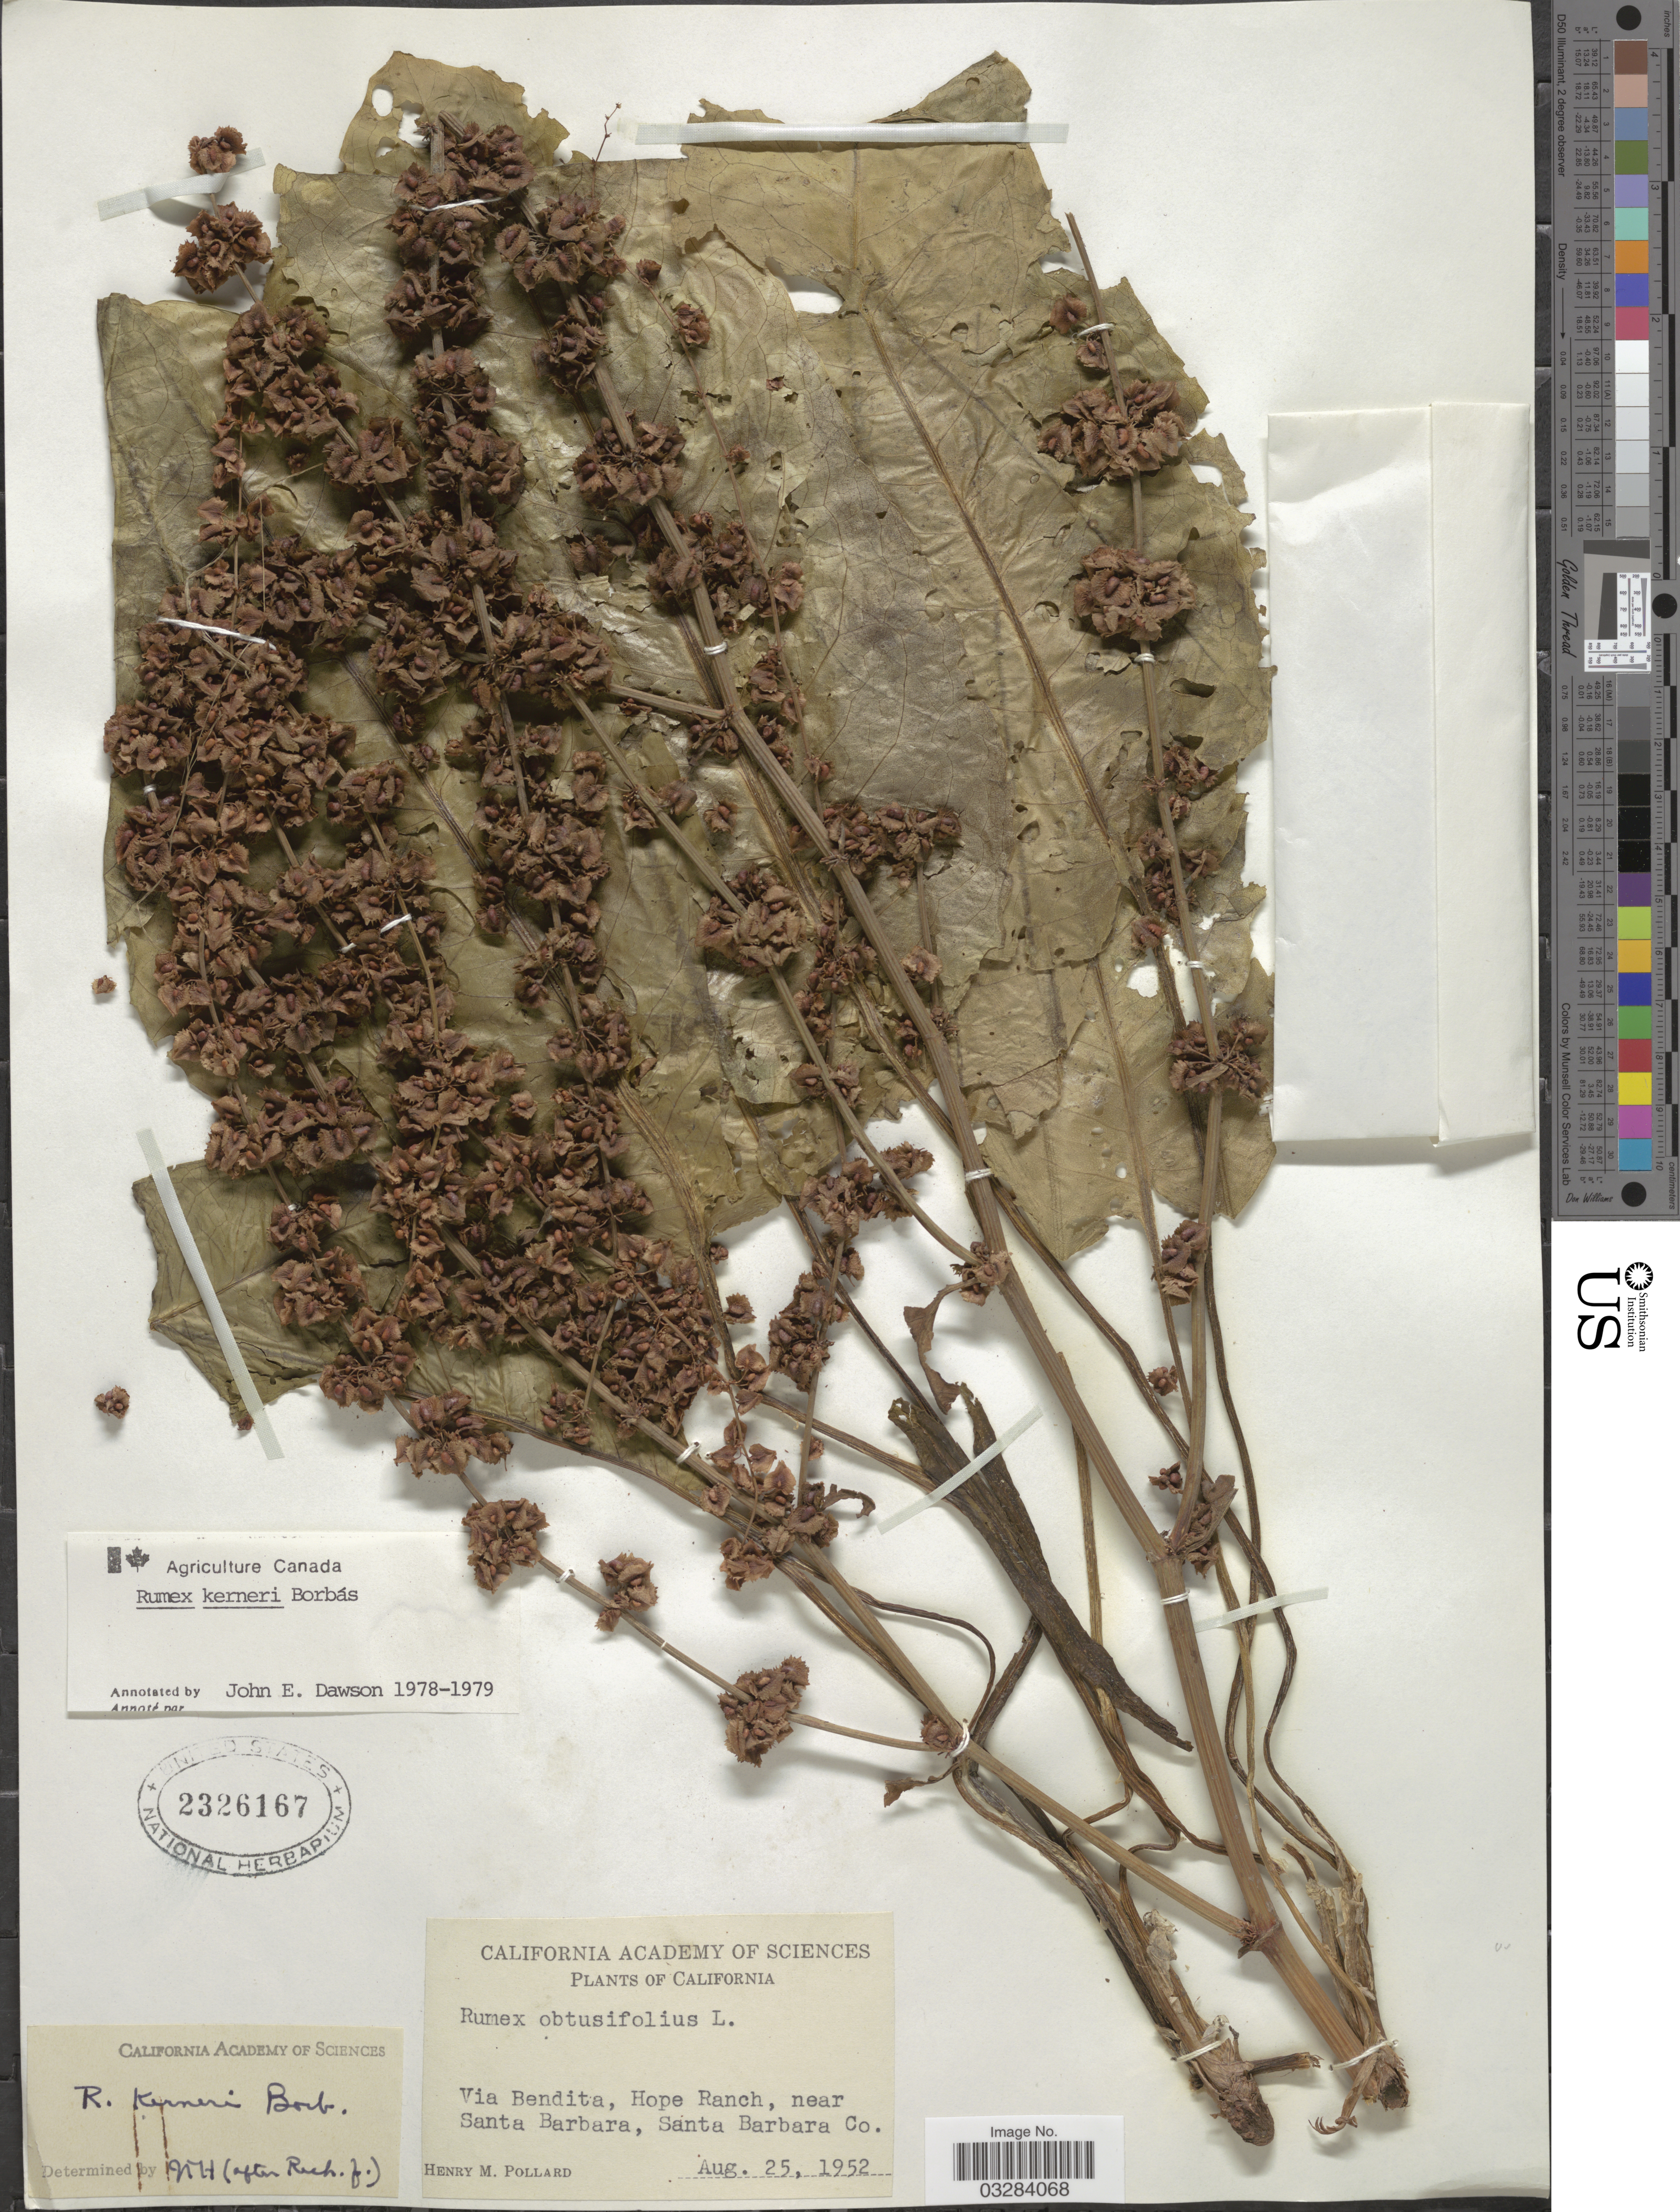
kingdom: Plantae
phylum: Tracheophyta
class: Magnoliopsida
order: Caryophyllales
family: Polygonaceae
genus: Rumex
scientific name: Rumex kerneri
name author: Borbás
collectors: H. M. Pollard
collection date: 1952-08-25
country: United States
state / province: California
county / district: Santa Barbara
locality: Via Bendita, Hope Ranch, near Santa Barbara, Santa Barbara Co.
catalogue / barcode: US 2326167